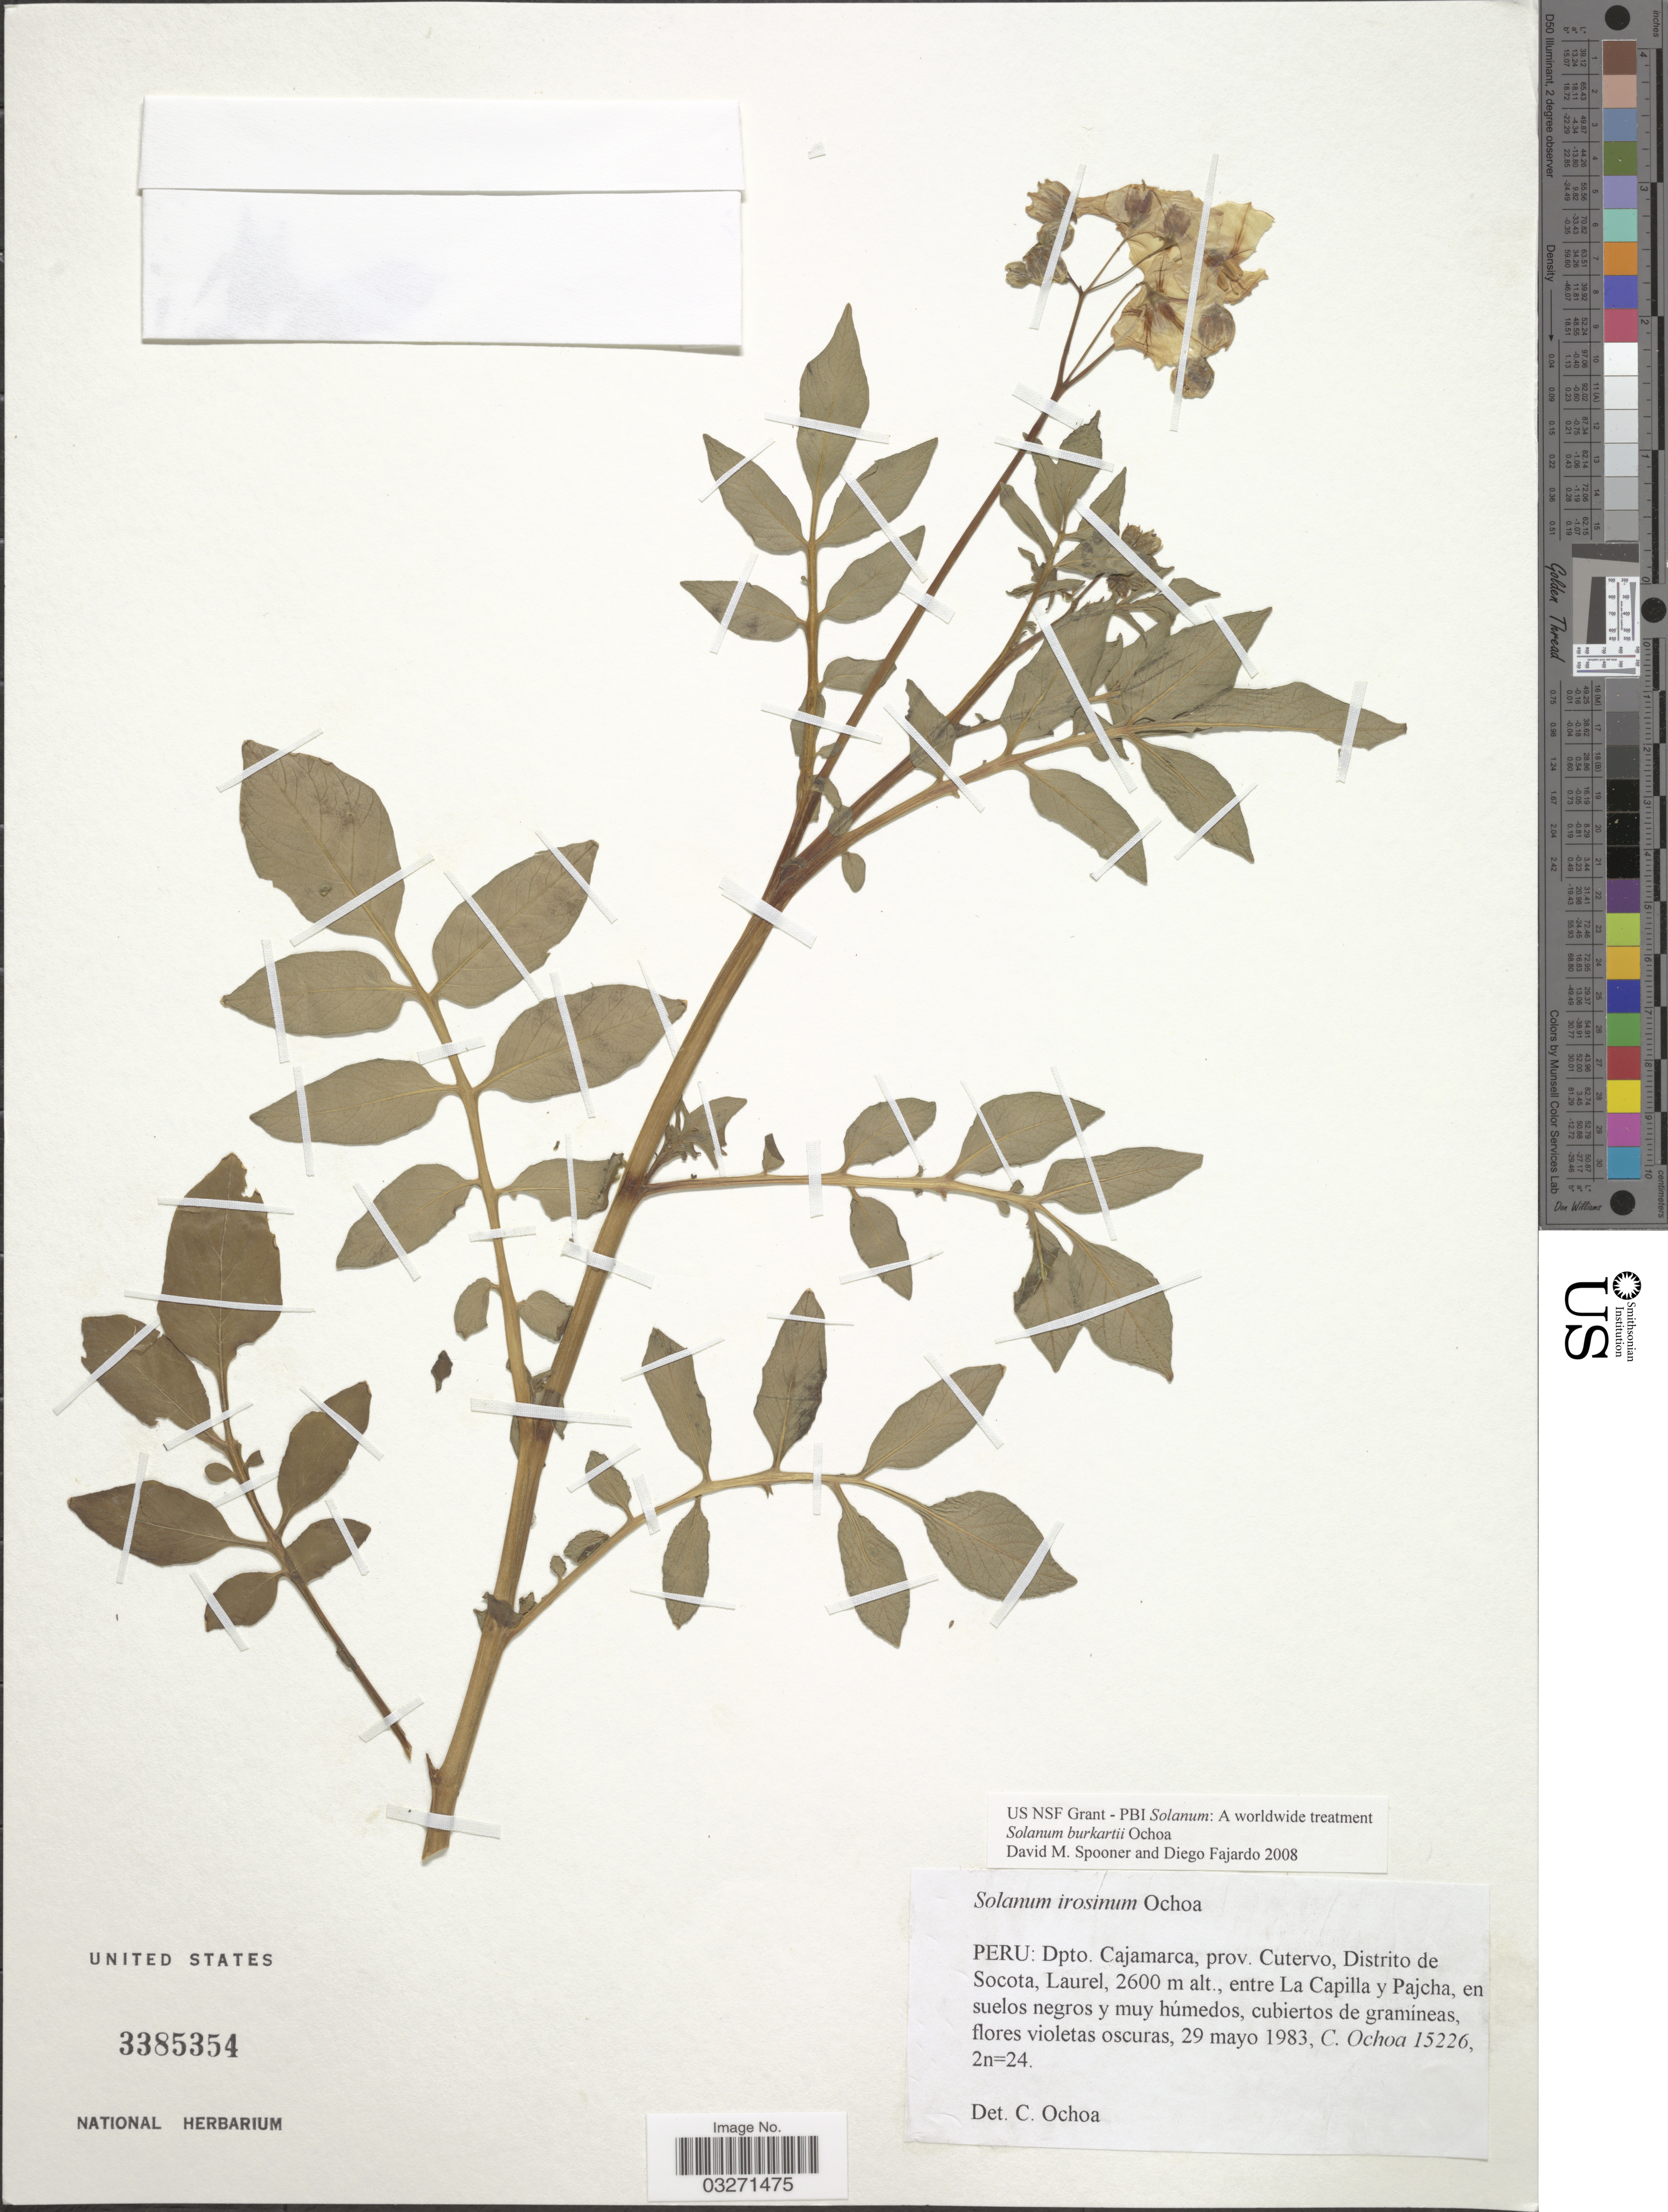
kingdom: Plantae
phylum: Tracheophyta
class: Magnoliopsida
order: Solanales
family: Solanaceae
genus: Solanum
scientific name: Solanum burkartii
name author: Ochoa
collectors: C. Ochoa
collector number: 15226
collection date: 1983-05-29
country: Peru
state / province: Cajamarca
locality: prov. Cutervo, Distrito de Socota, Laurel, entre La Capilla y Pajcha.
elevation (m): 2600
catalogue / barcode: US 3385354